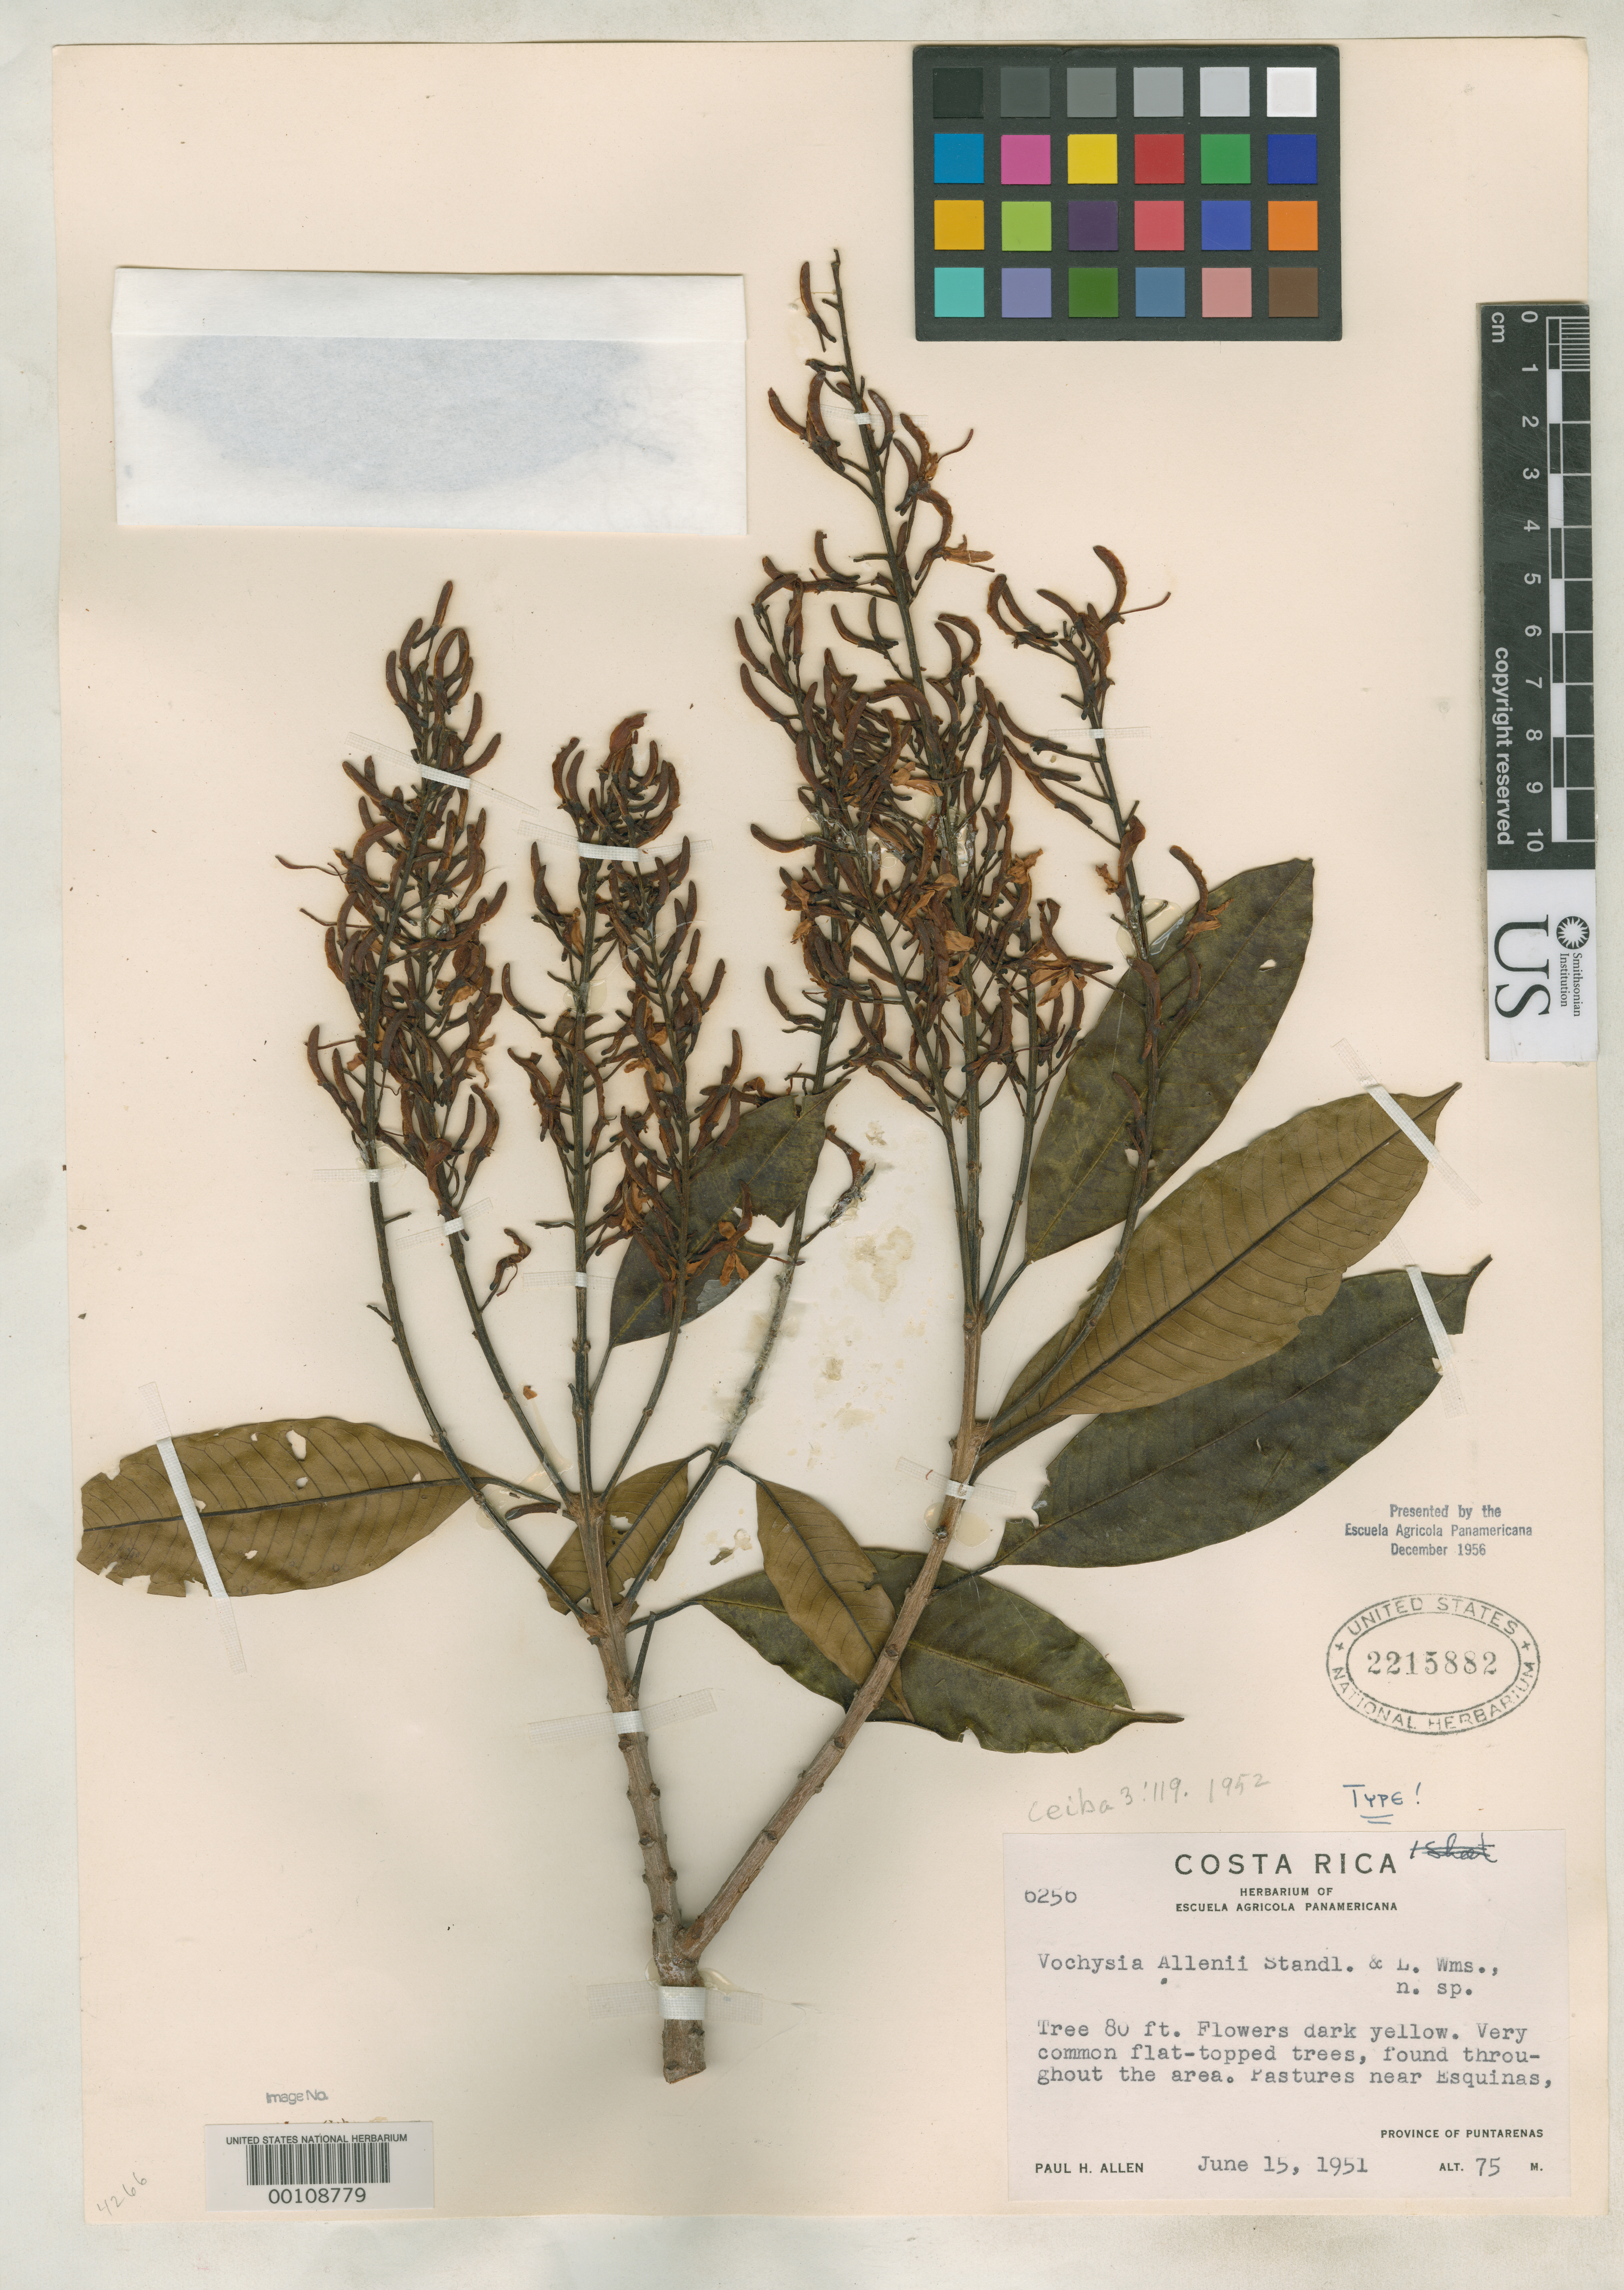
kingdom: Plantae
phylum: Tracheophyta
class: Magnoliopsida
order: Myrtales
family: Vochysiaceae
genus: Vochysia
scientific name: Vochysia allenii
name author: Standl. & L.O. Williams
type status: Holotype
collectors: P. H. Allen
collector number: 6256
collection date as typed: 15 Jun 1951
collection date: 1951-06-15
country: Costa Rica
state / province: Puntarenas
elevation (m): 75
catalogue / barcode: US 2215882